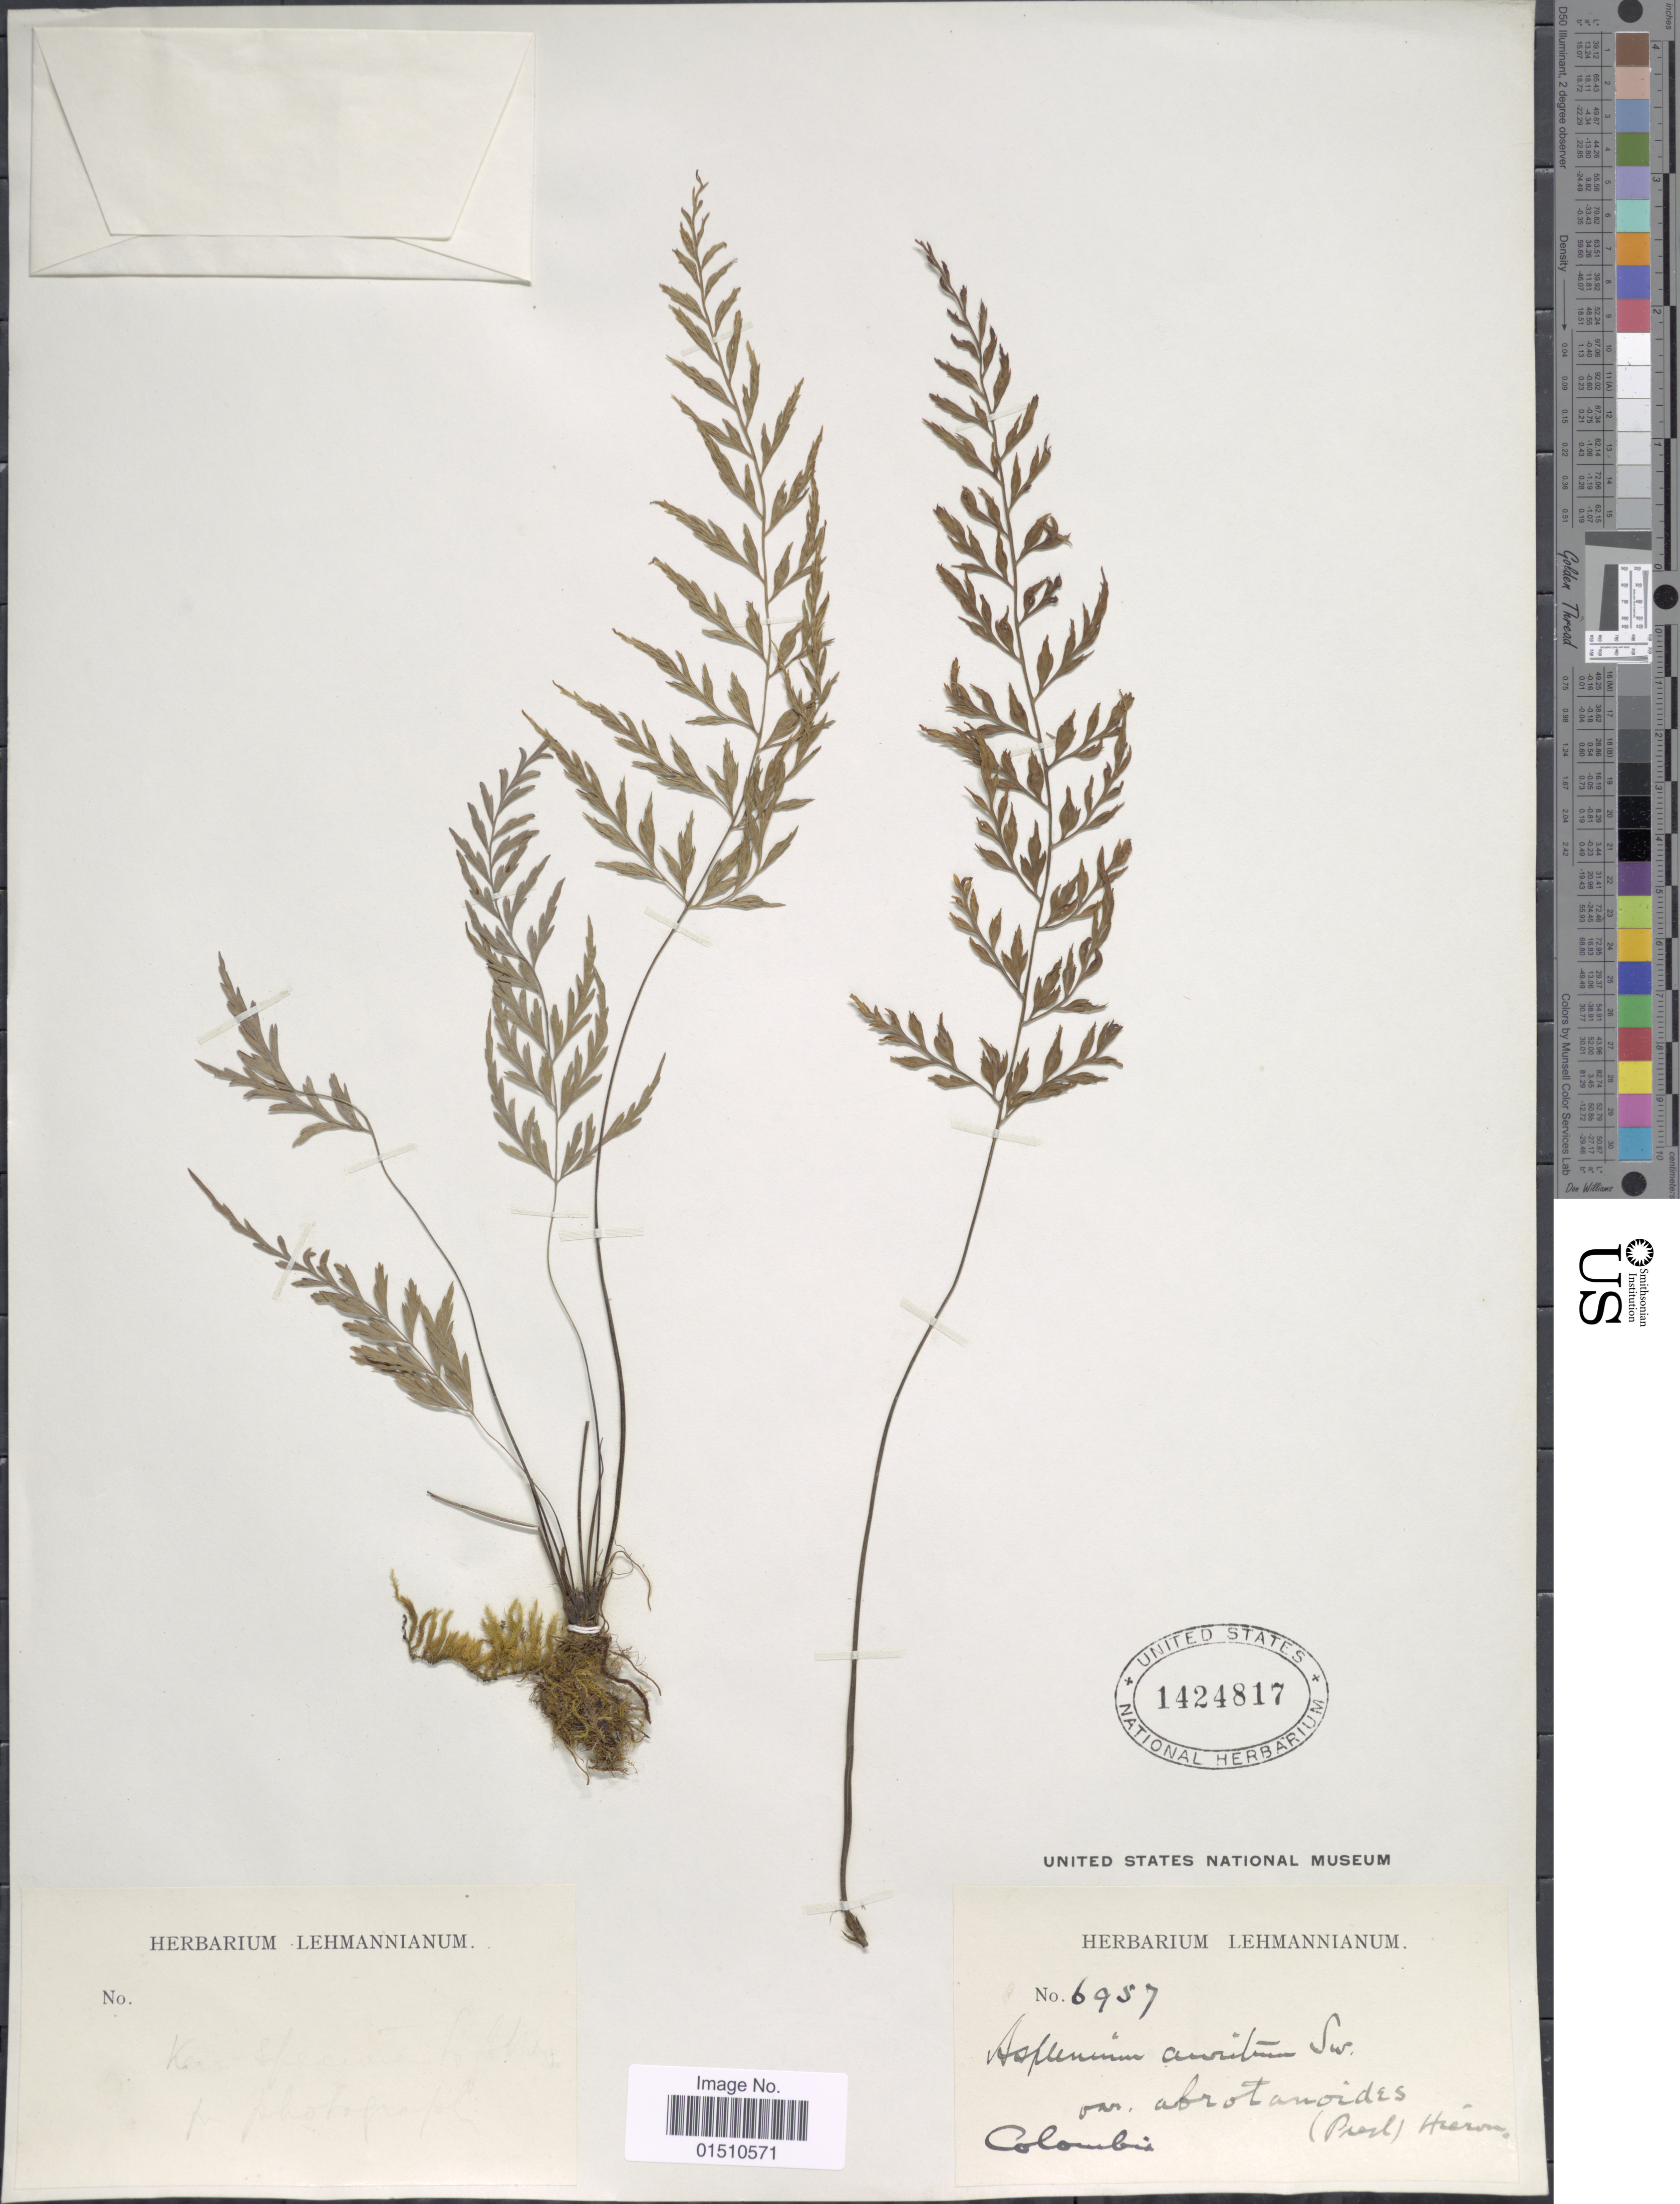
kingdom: Plantae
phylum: Tracheophyta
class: Polypodiopsida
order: Polypodiales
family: Aspleniaceae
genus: Asplenium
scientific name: Asplenium cuspidatum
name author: Lam.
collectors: ex herb. Lehmannianum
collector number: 6957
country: Colombia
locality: Colombia.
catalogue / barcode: US 1424817